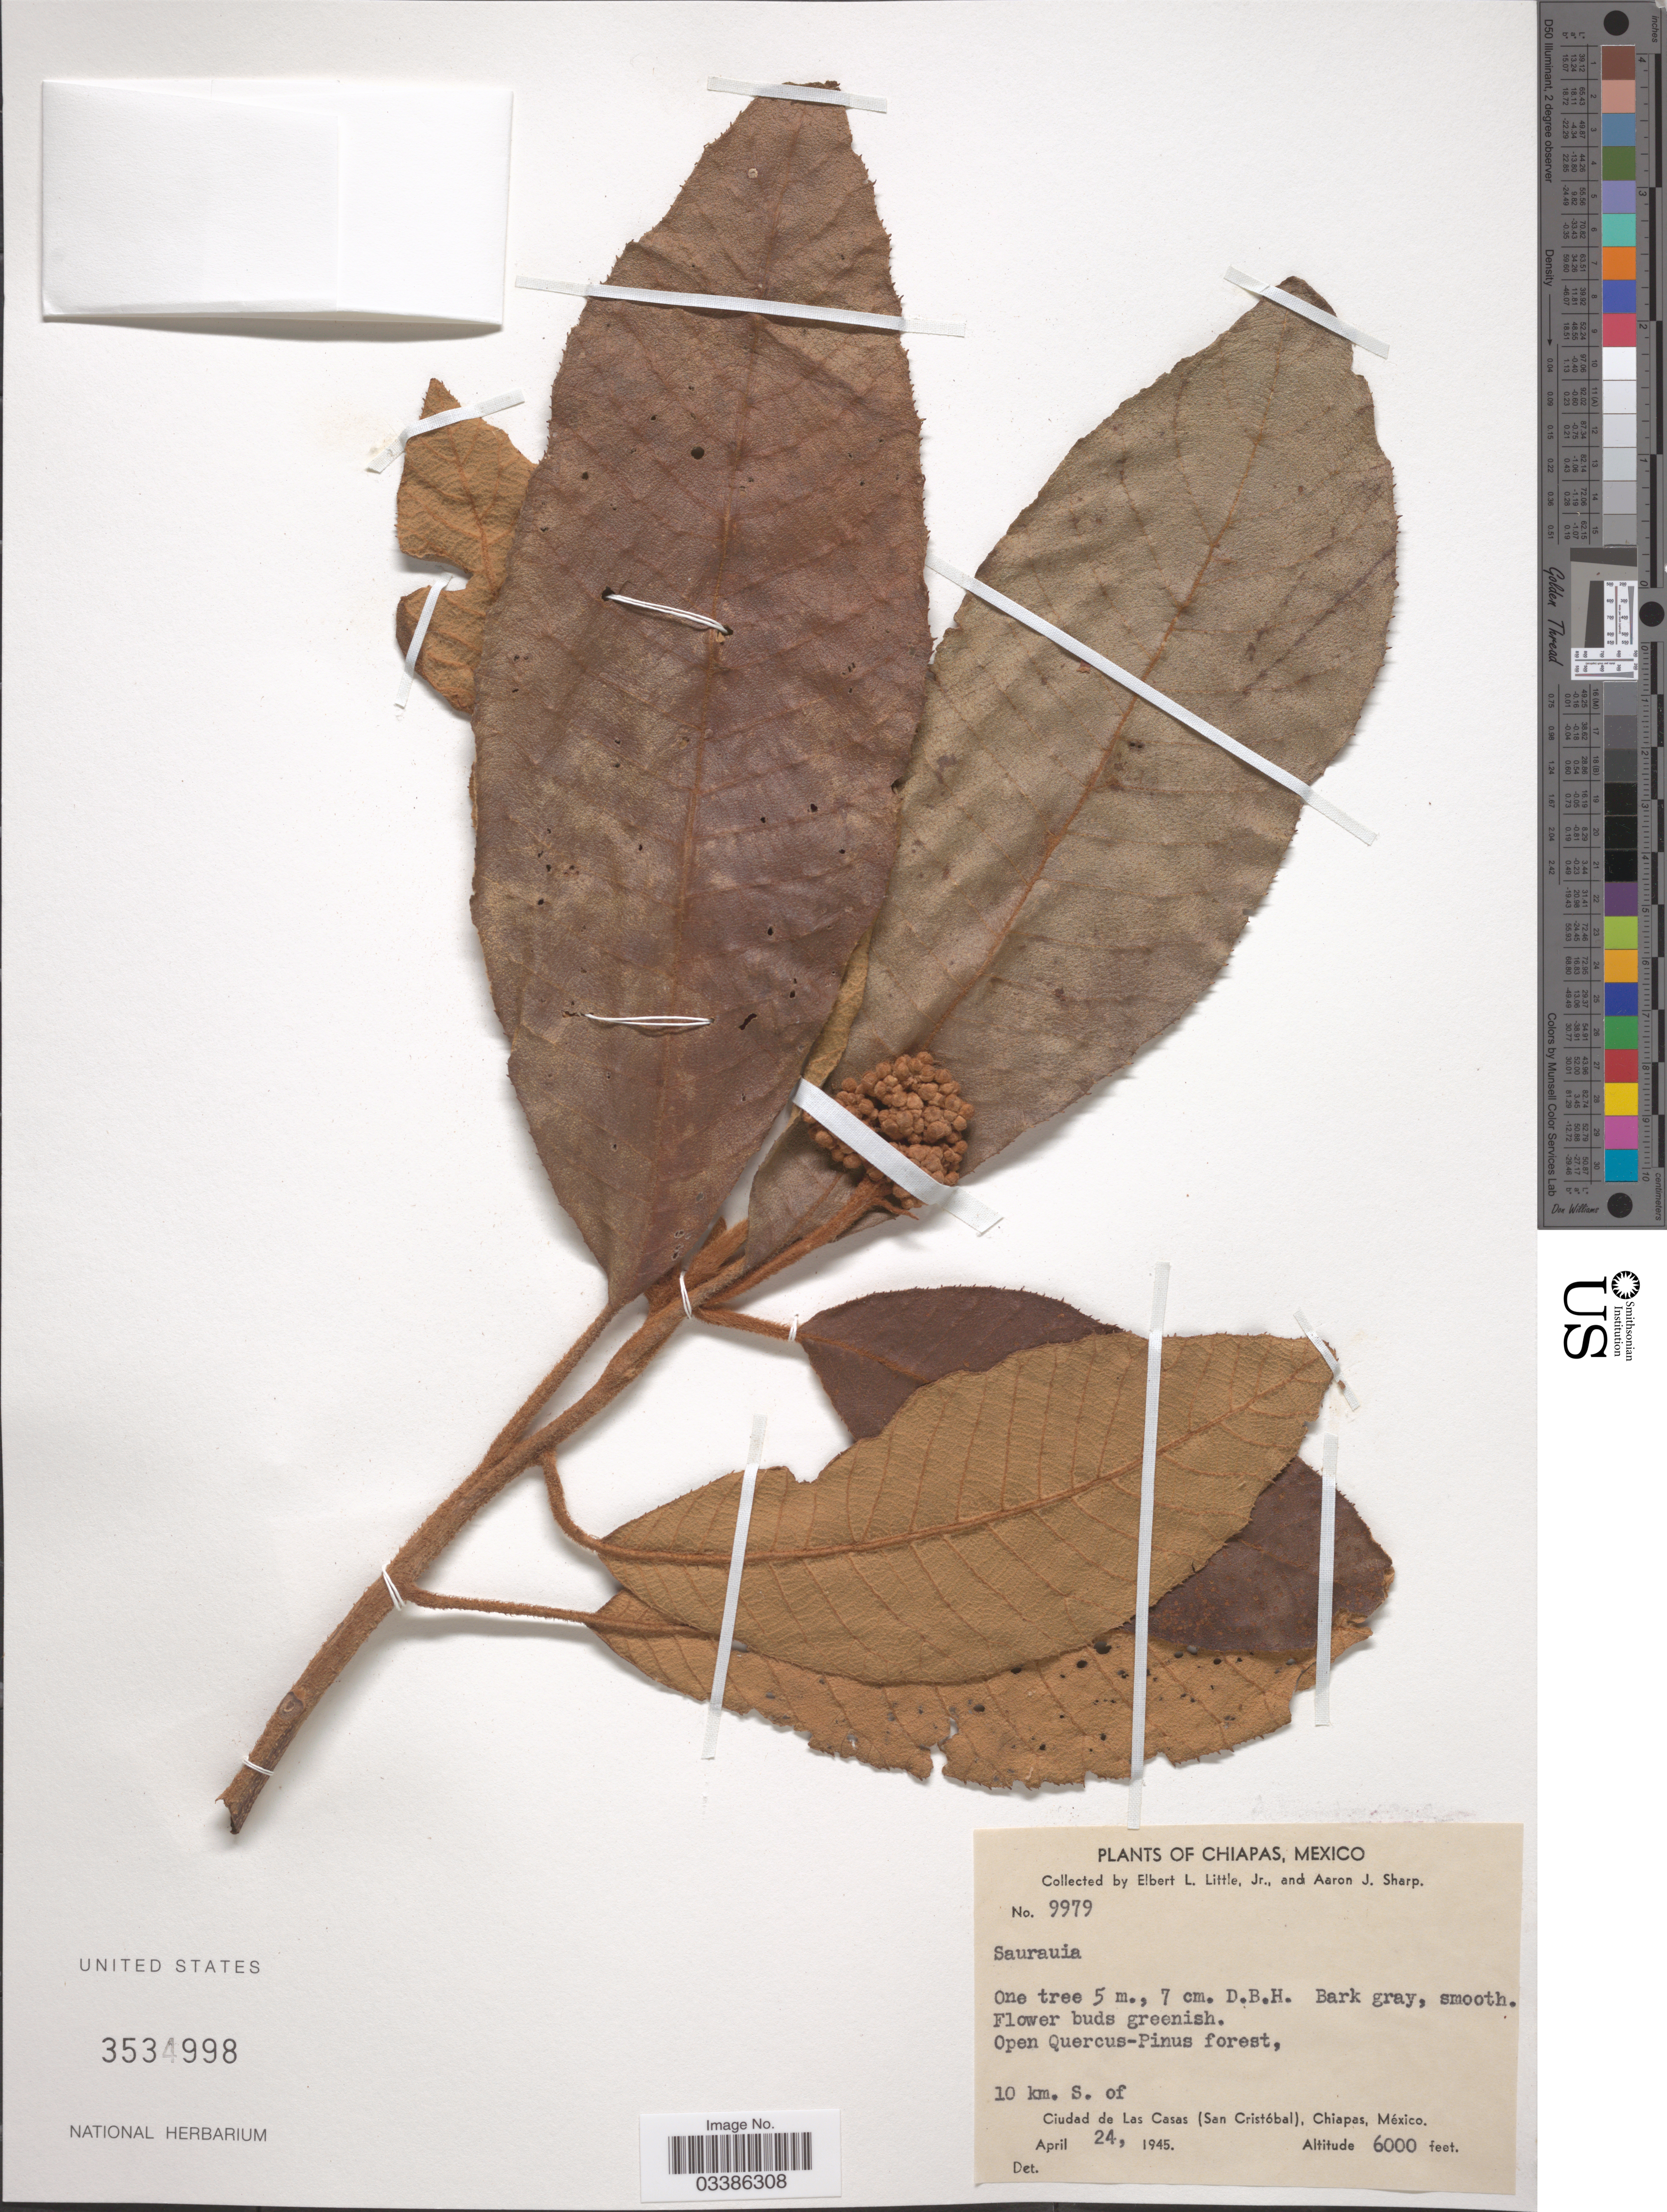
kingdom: Plantae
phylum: Tracheophyta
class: Magnoliopsida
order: Ericales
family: Actinidiaceae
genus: Saurauia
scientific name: Saurauia sp.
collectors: E. L. Little & Mrs A. J. Sharp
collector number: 9979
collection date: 1945-04-24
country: Mexico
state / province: Chiapas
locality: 10 km. S. of Ciudad de Las Casas (San Cristóbal).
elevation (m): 1829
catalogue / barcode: US 3534998